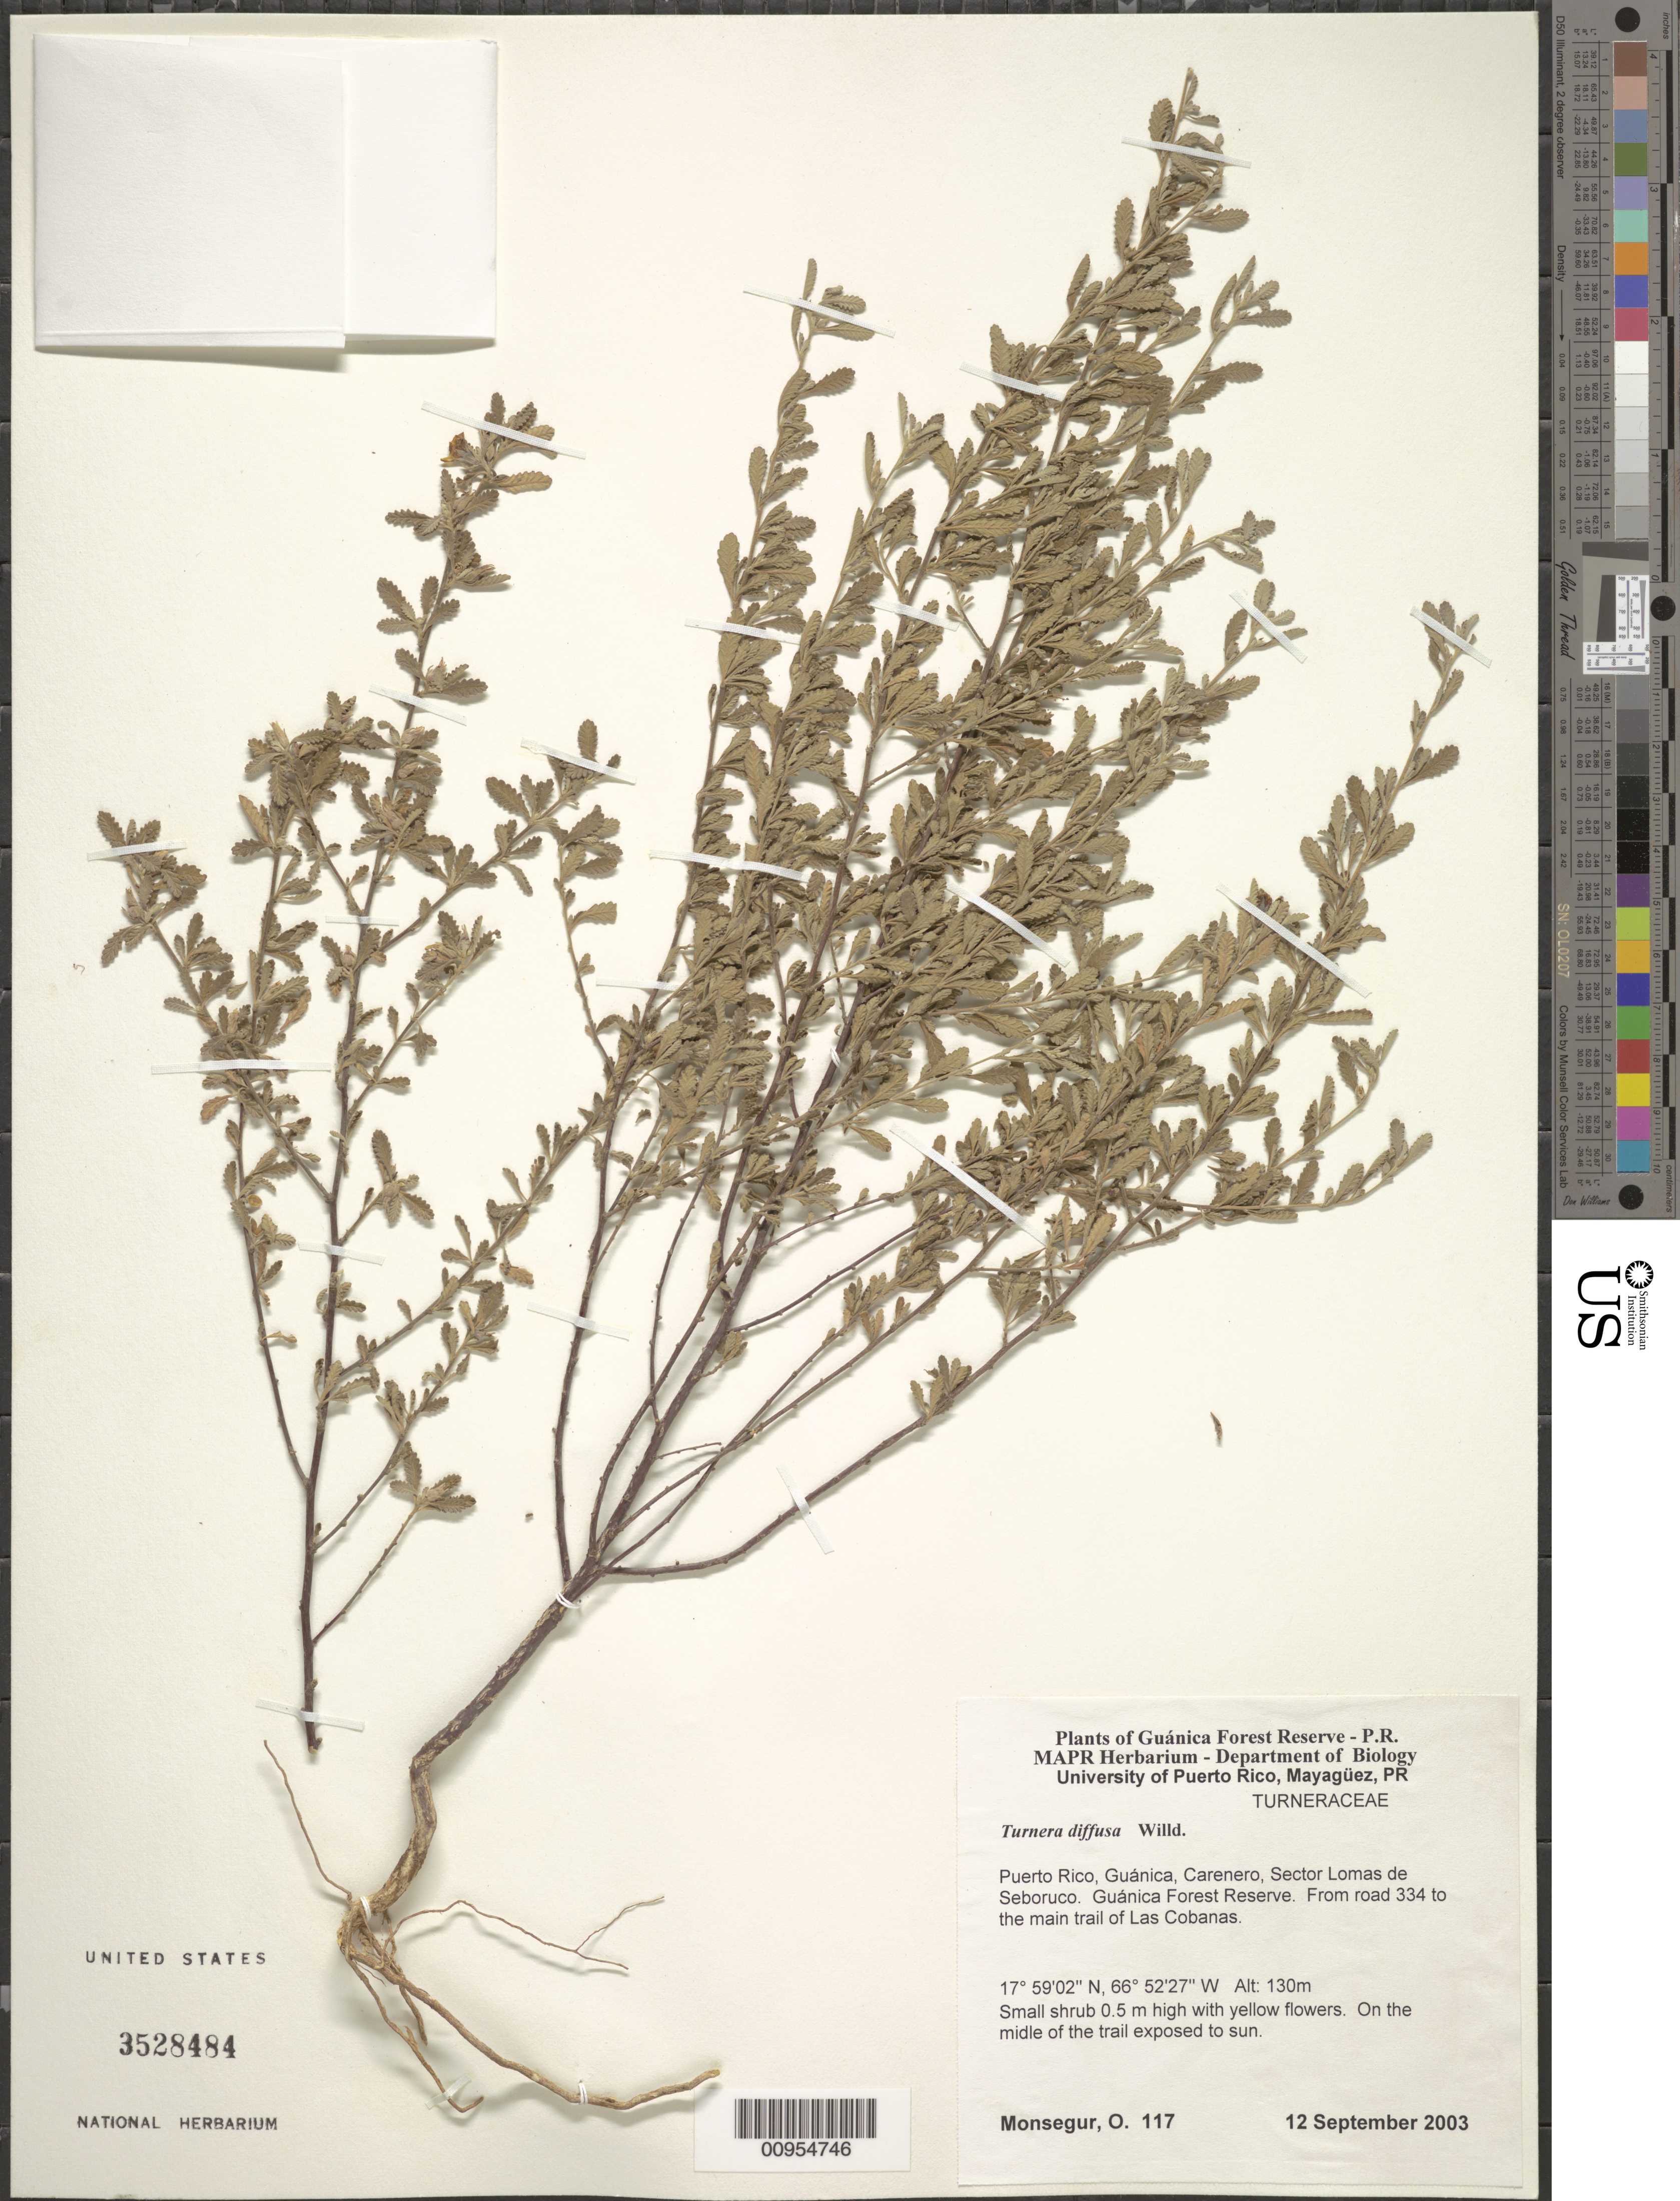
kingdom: Plantae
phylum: Tracheophyta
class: Magnoliopsida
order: Malpighiales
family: Turneraceae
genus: Turnera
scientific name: Turnera diffusa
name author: Willd. ex Schult.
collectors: O. Monsegur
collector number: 117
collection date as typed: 12 Sep 2003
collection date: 2003-09-12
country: Puerto Rico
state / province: Guánica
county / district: Carenero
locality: Sector Lomas de Seboruco. Guánica Forest Reserve. From road 334 to the main trail of Las Cobanas.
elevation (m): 130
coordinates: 17.59022, 66.52271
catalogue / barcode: US 3528484